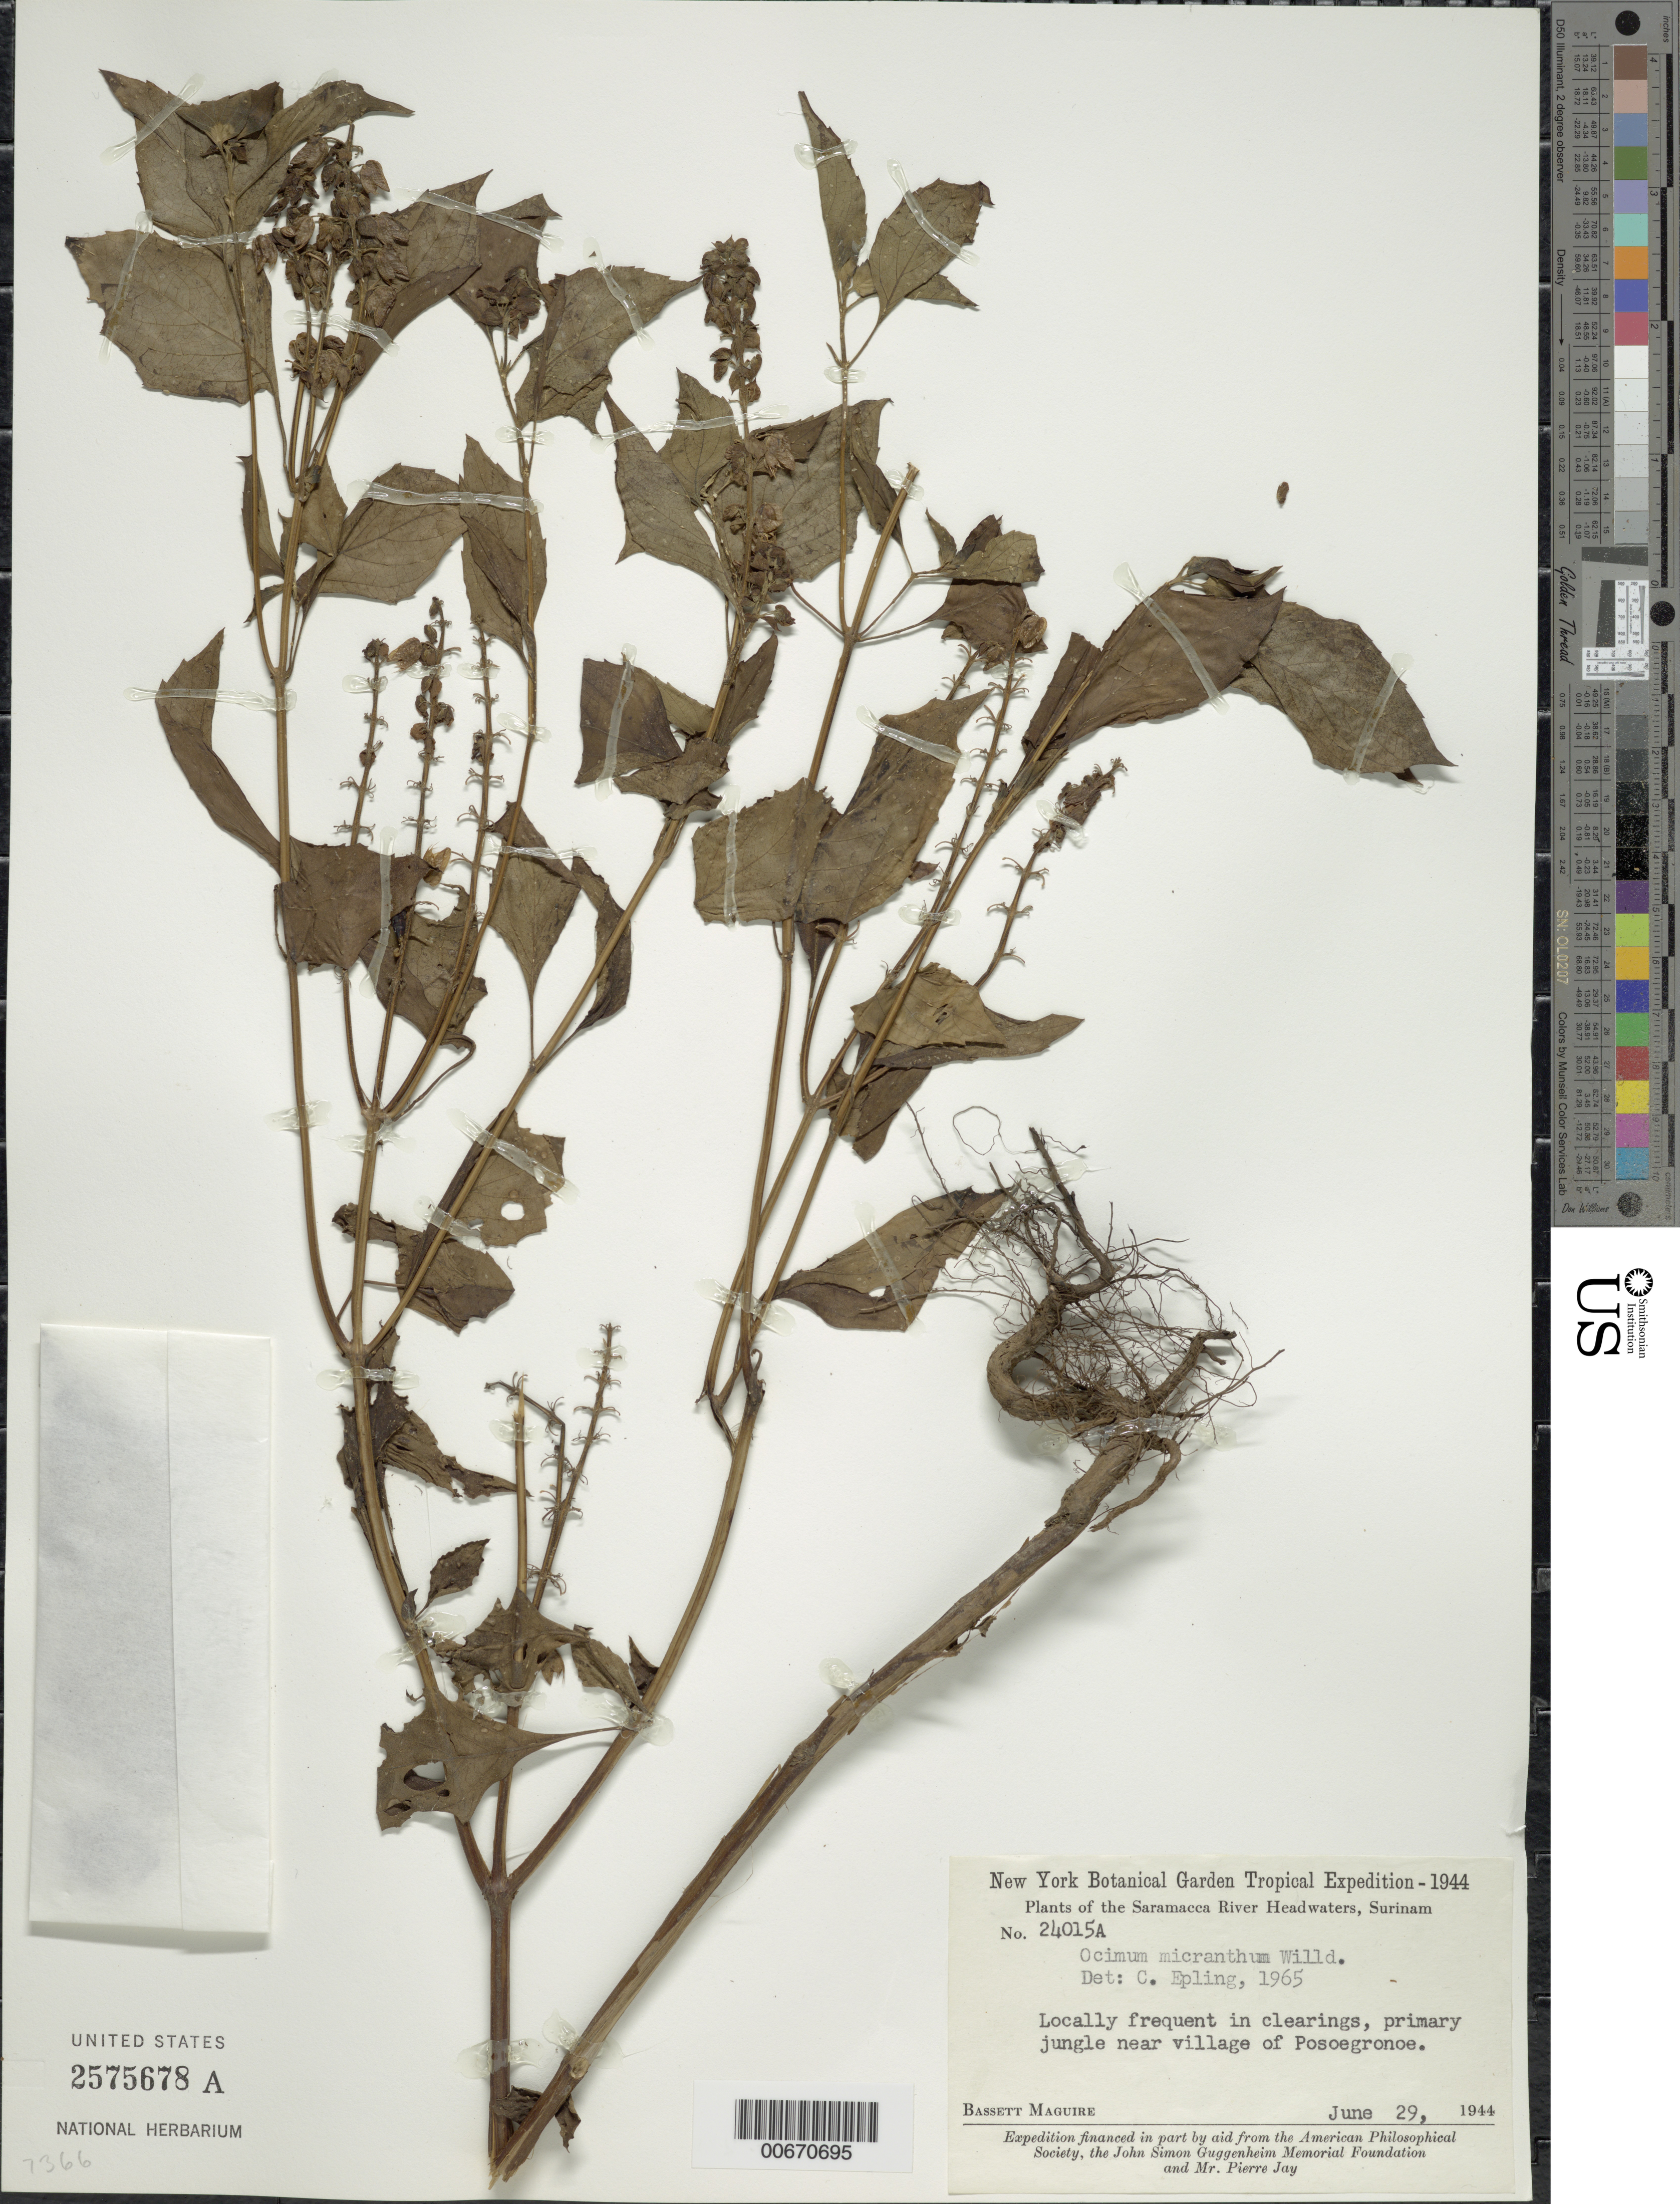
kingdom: Plantae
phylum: Tracheophyta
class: Magnoliopsida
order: Lamiales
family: Lamiaceae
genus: Ocimum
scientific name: Ocimum micranthum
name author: Willd.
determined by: Epling, C. C.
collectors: B. Maguire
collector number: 24015 a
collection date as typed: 29-Jun-44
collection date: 1944-06-29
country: Suriname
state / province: Saramacca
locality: Saramacca River Headwaters, Posoegronoe Village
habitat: Clearings, primary jungle near Posoegronoe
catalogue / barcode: US 2575678A